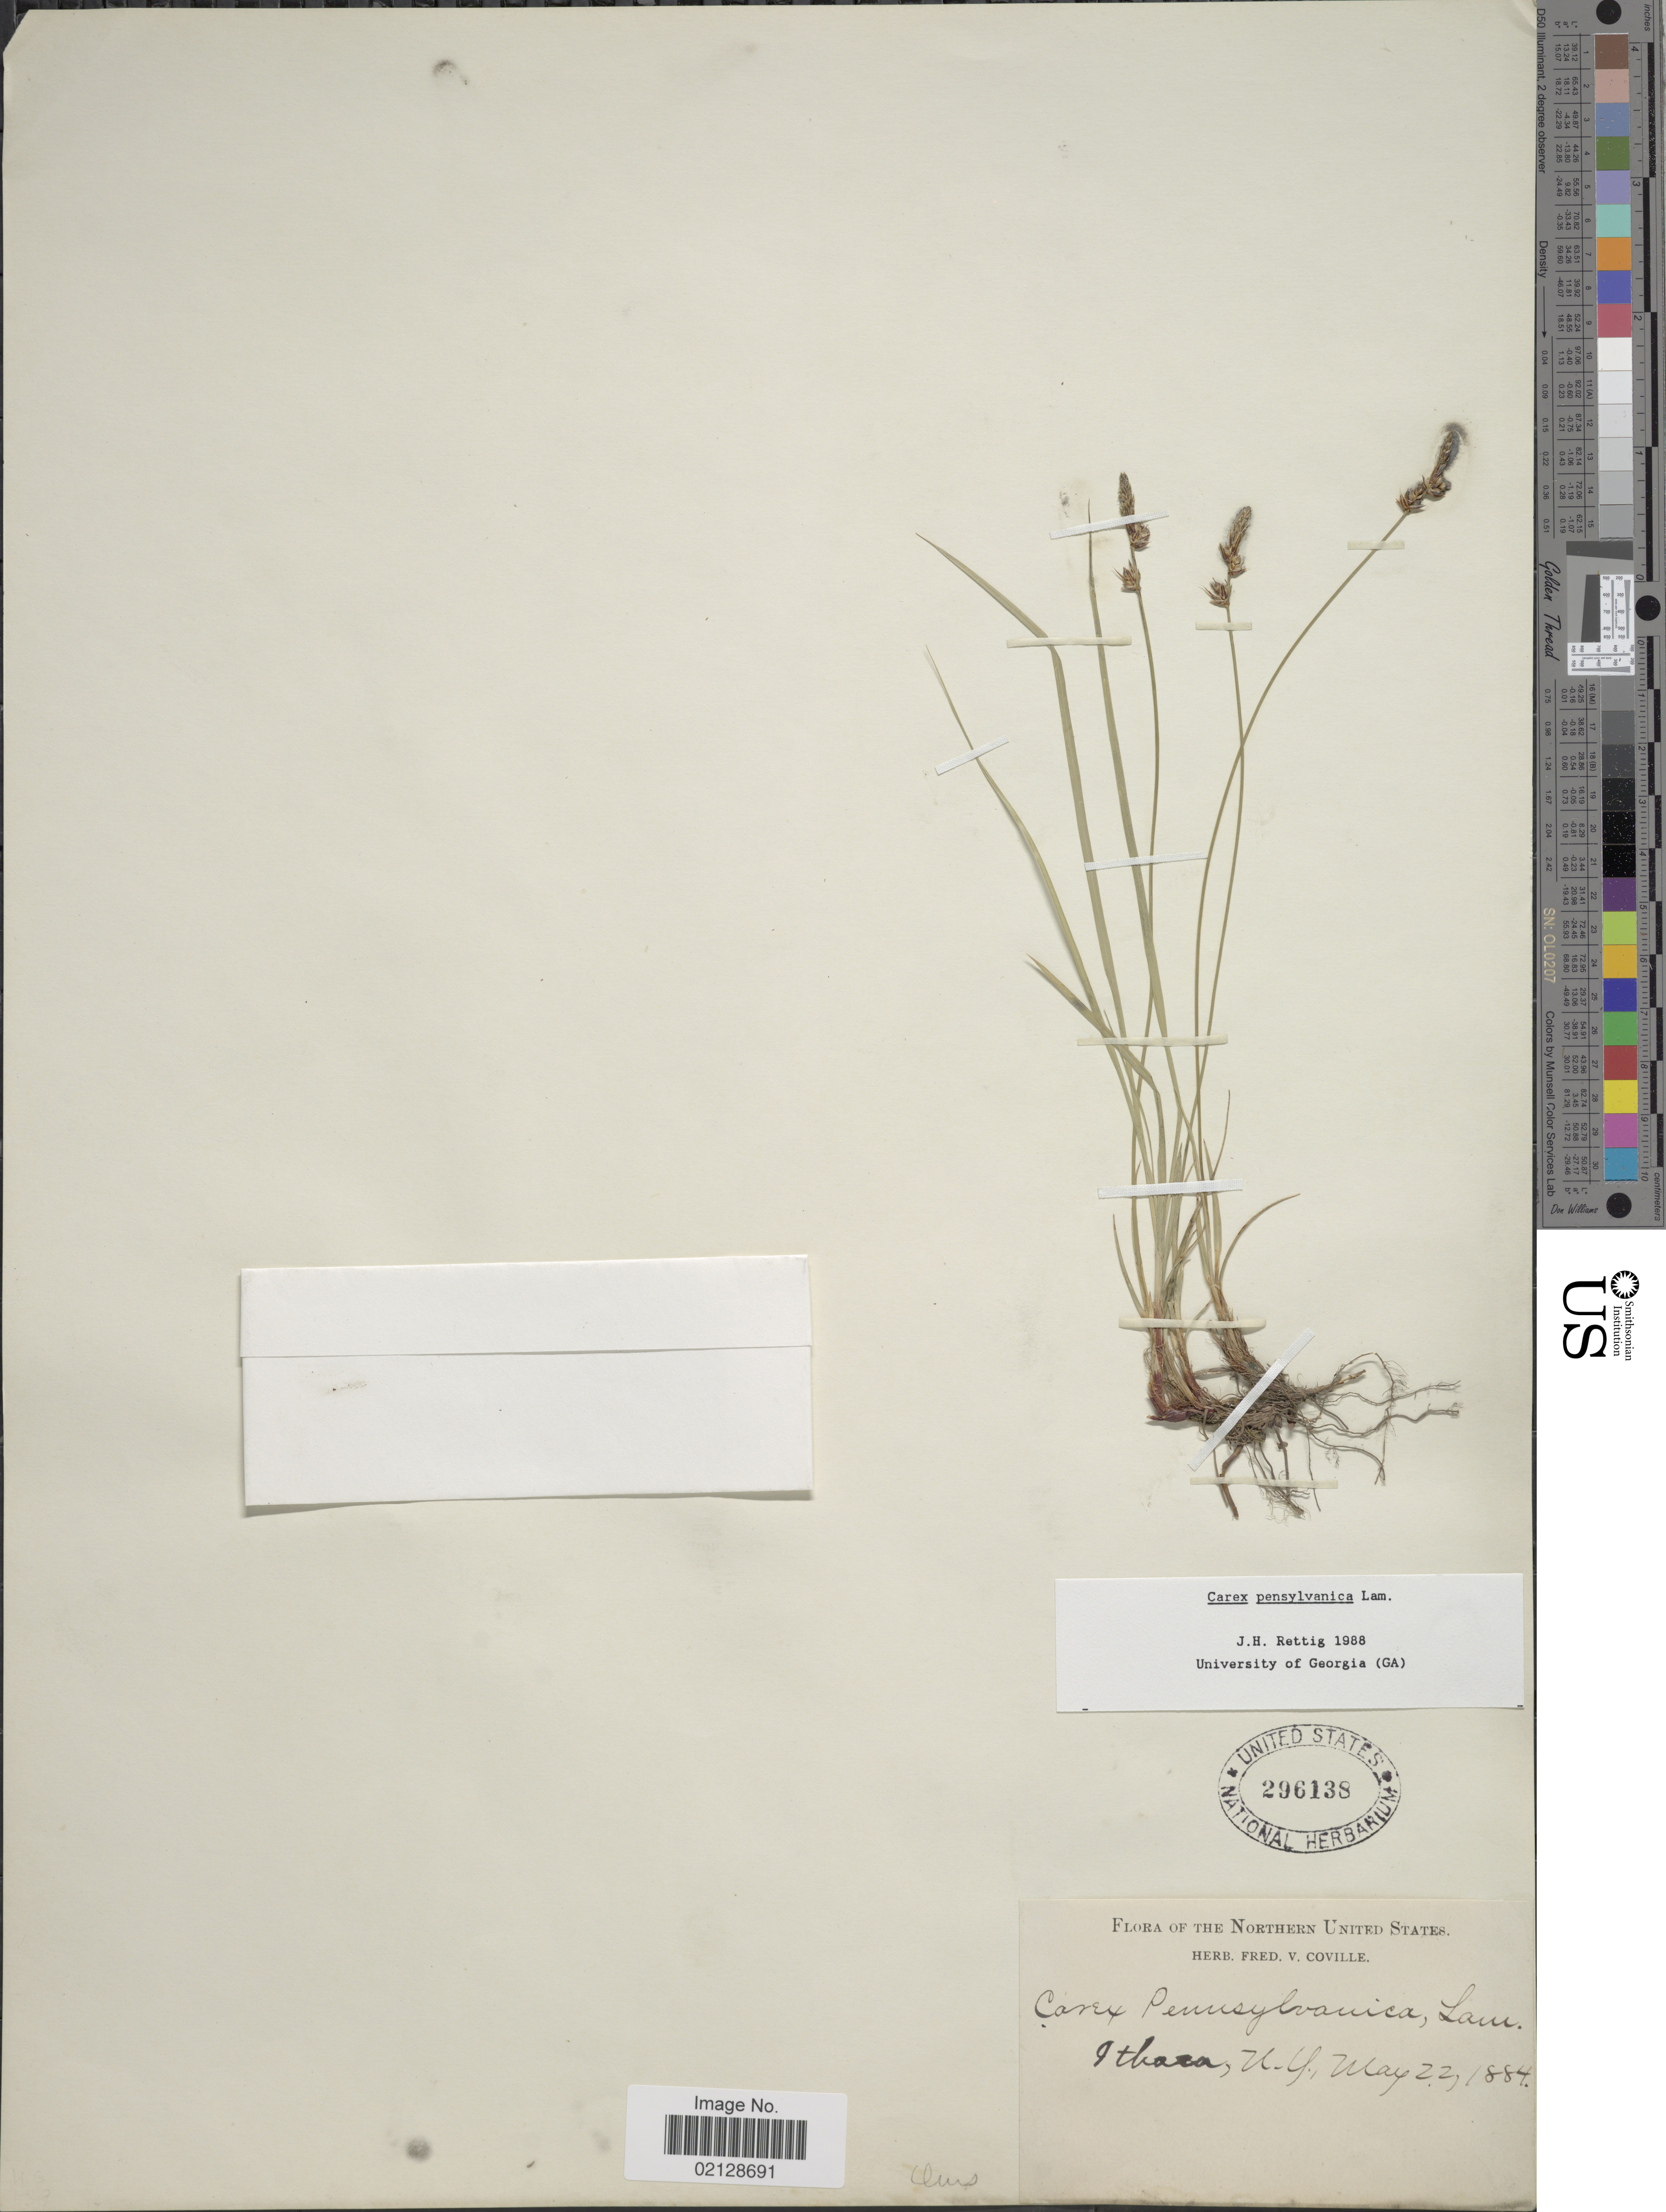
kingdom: Plantae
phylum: Tracheophyta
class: Liliopsida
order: Poales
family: Cyperaceae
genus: Carex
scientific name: Carex pensylvanica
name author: Lam.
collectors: ex herb. Fred. V. Coville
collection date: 1884-05-22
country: United States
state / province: New York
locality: Ithaca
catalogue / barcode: US 296138